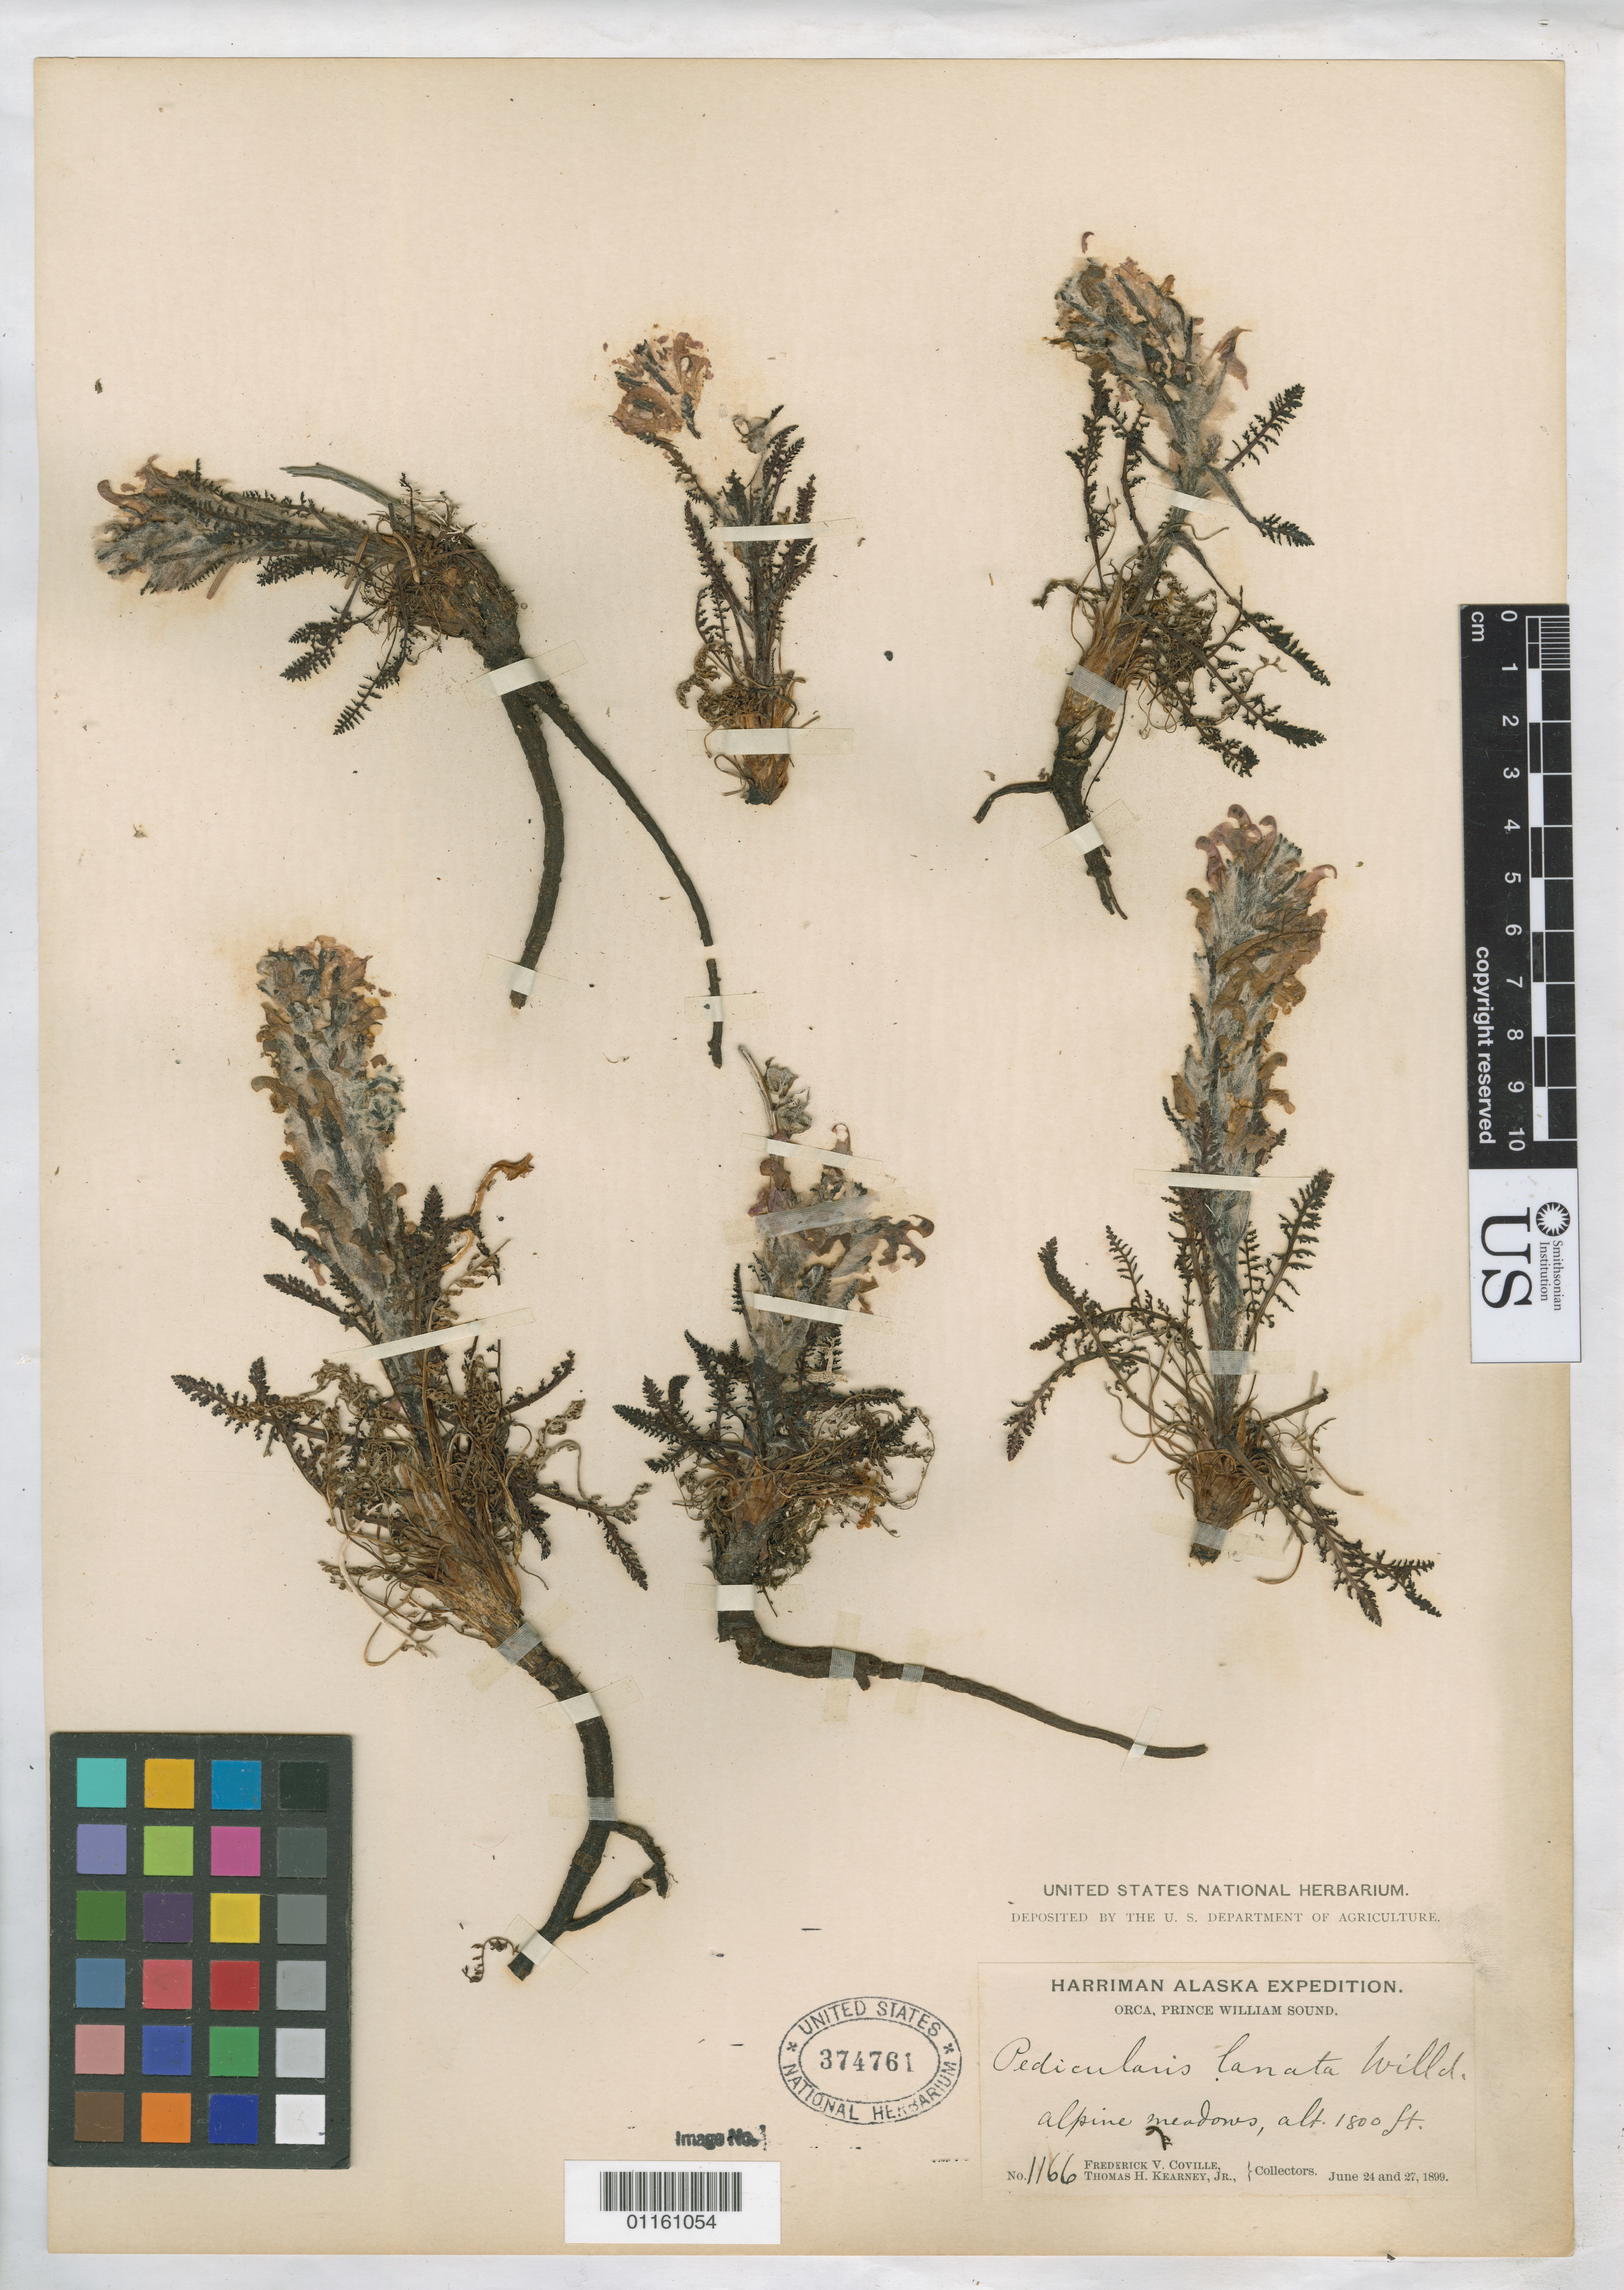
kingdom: Plantae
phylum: Tracheophyta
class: Magnoliopsida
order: Lamiales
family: Orobanchaceae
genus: Pedicularis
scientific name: Pedicularis lanata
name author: Willd. ex Cham. & Schltdl.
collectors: F. V. Coville & T. H. Kearney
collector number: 1166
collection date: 1899-06-24/1899-06-27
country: United States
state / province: Alaska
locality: Orca, Prince William Sound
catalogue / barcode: US 374761